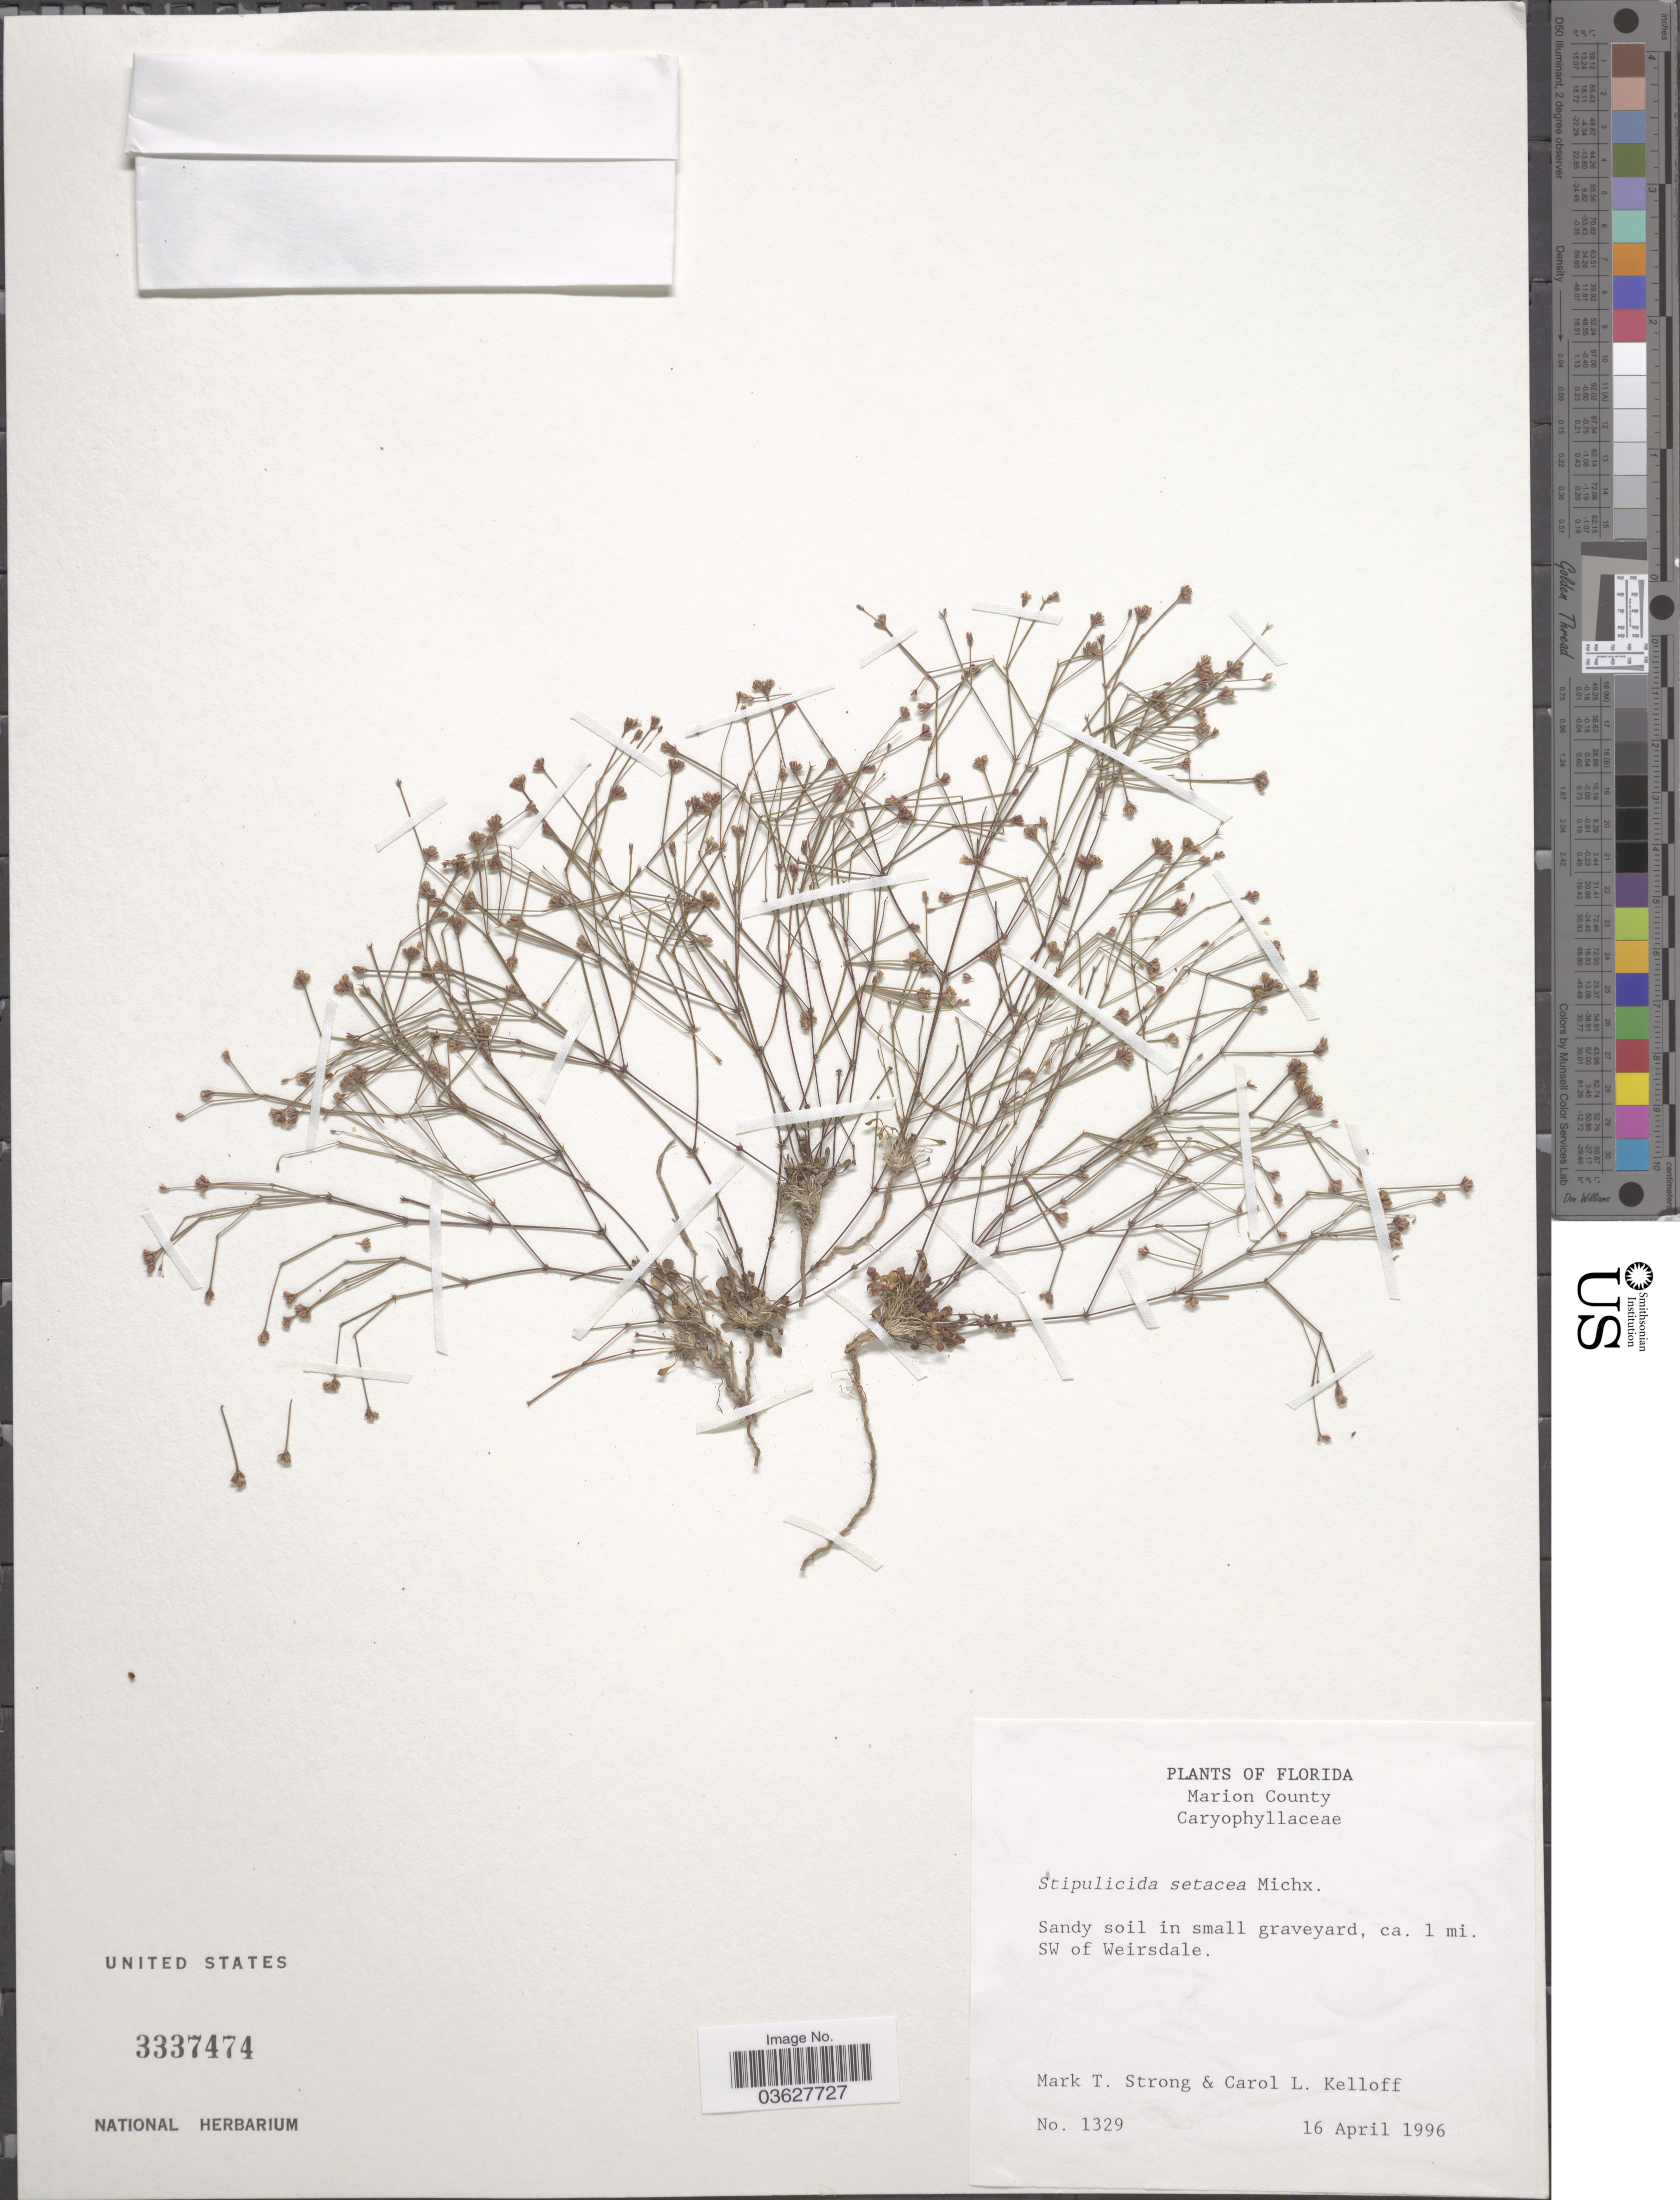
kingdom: Plantae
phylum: Tracheophyta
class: Magnoliopsida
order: Caryophyllales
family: Caryophyllaceae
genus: Stipulicida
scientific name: Stipulicida setacea var. setacea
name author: Michx.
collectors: M. T. Strong & C. L. Kelloff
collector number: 1329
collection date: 1996-04-16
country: United States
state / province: Florida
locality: Marion County. Sandy soil in small graveyard, ca. 1 mi. SW of Weirsdale.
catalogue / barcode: US 3337474